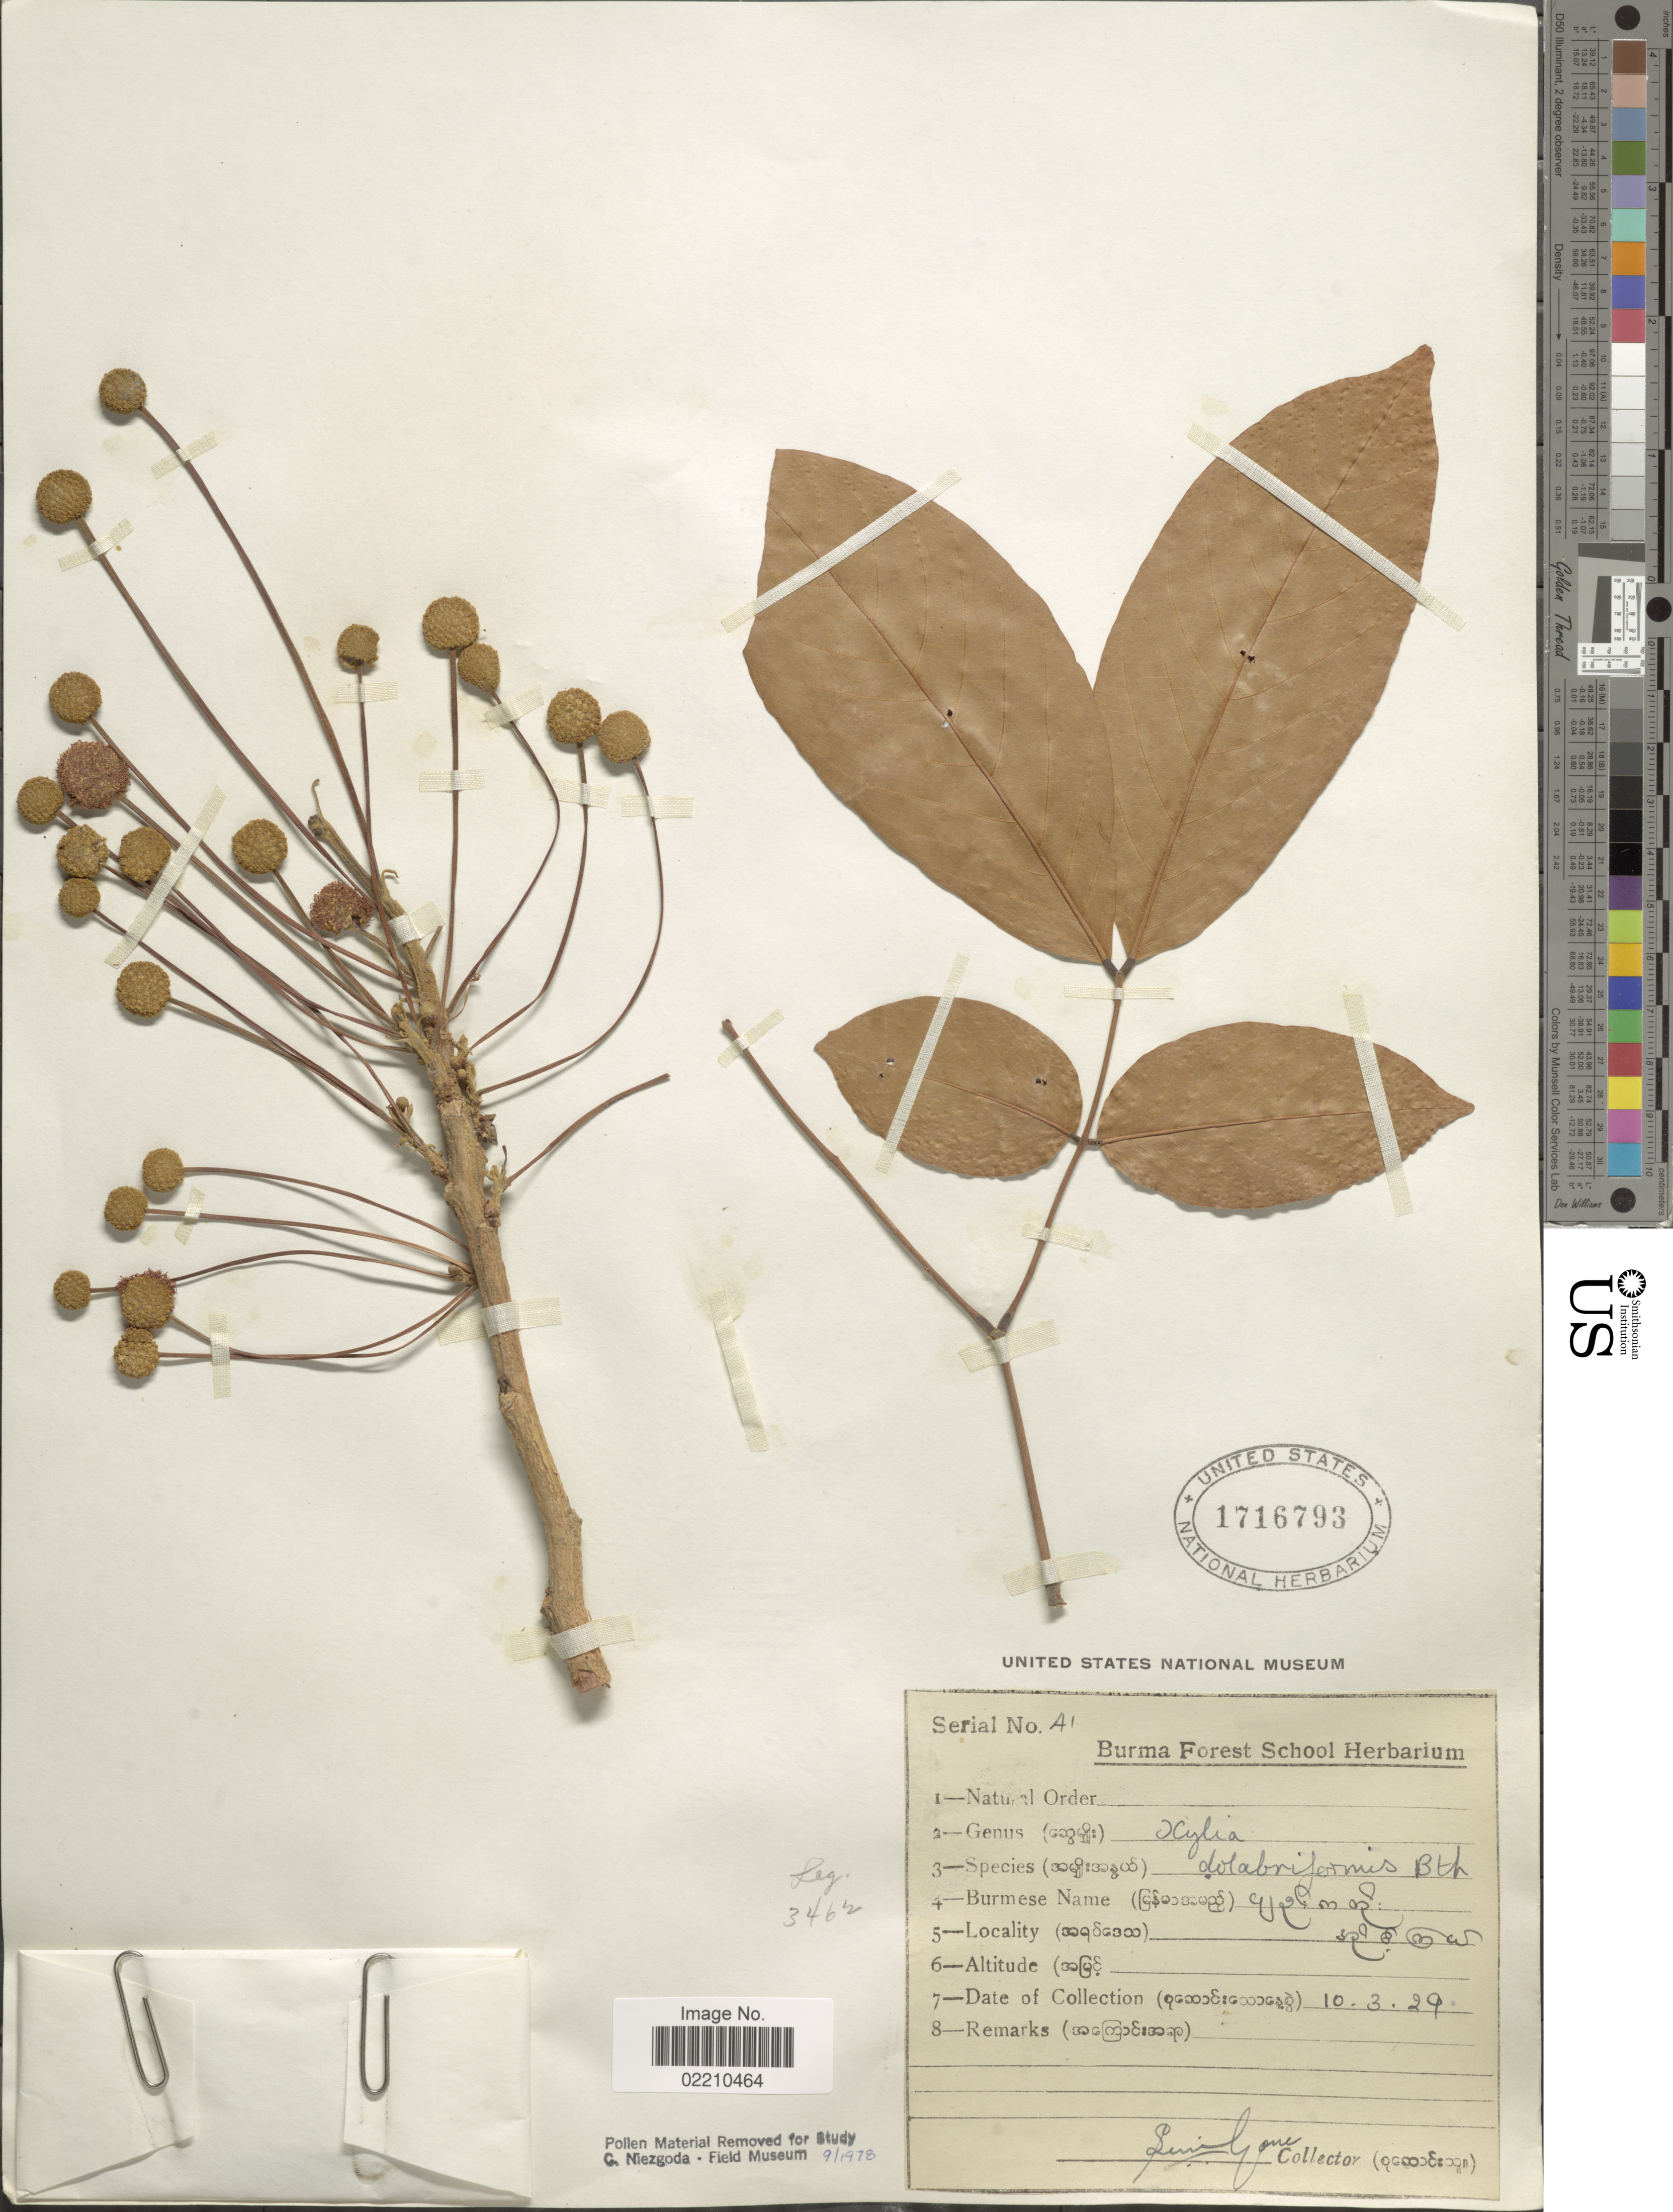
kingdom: Plantae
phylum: Tracheophyta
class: Magnoliopsida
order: Fabales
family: Fabaceae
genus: Xylia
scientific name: Xylia xylocarpa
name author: (Roxb.) W.L. Theob.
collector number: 41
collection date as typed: Transcribed d/m/y: 10/3/29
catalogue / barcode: US 1716793